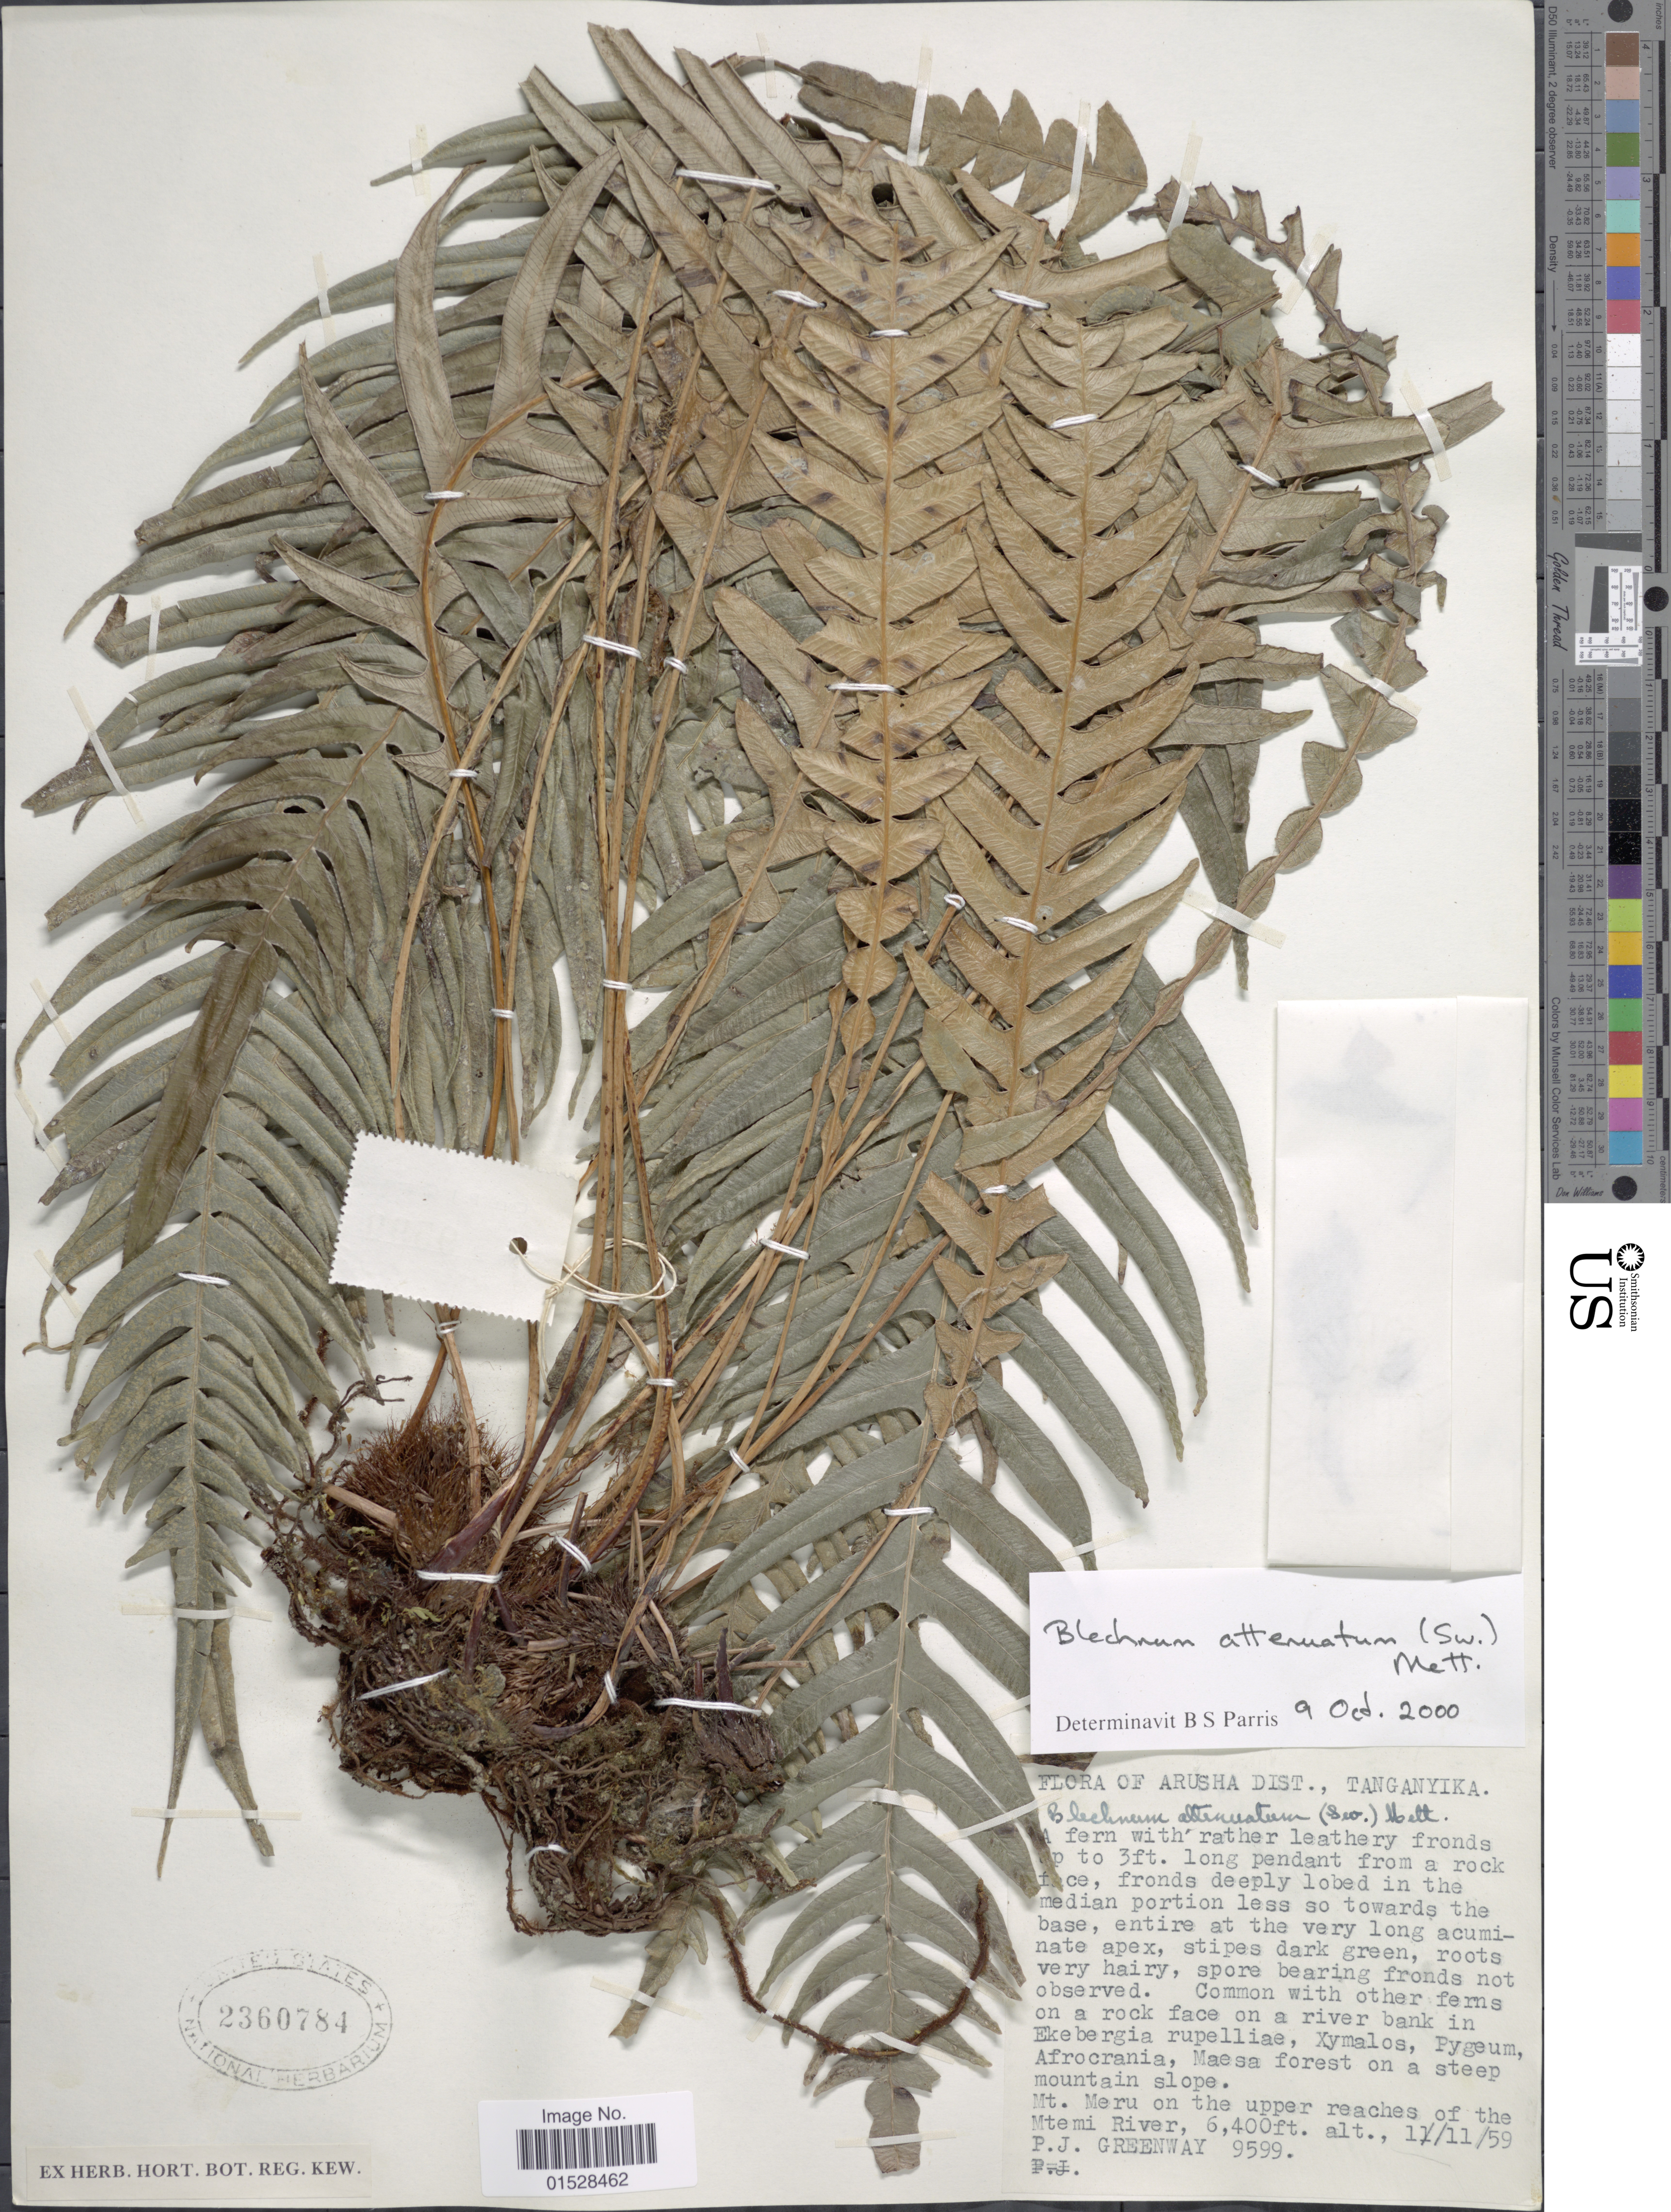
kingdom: Plantae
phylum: Tracheophyta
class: Polypodiopsida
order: Polypodiales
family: Blechnaceae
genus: Blechnum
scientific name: Blechnum attenuatum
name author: (Sw.) Mett.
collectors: P. J. Greenway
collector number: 9599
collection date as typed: Transcribed d/m/y: 11/11/59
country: Tanzania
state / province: Arusha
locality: Tanganyika, on a rock face on a river bank, on a steep mountain slope, Mt. Meru on the upper reaches of the Mtemi River.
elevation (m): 1951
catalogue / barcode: US 2360784